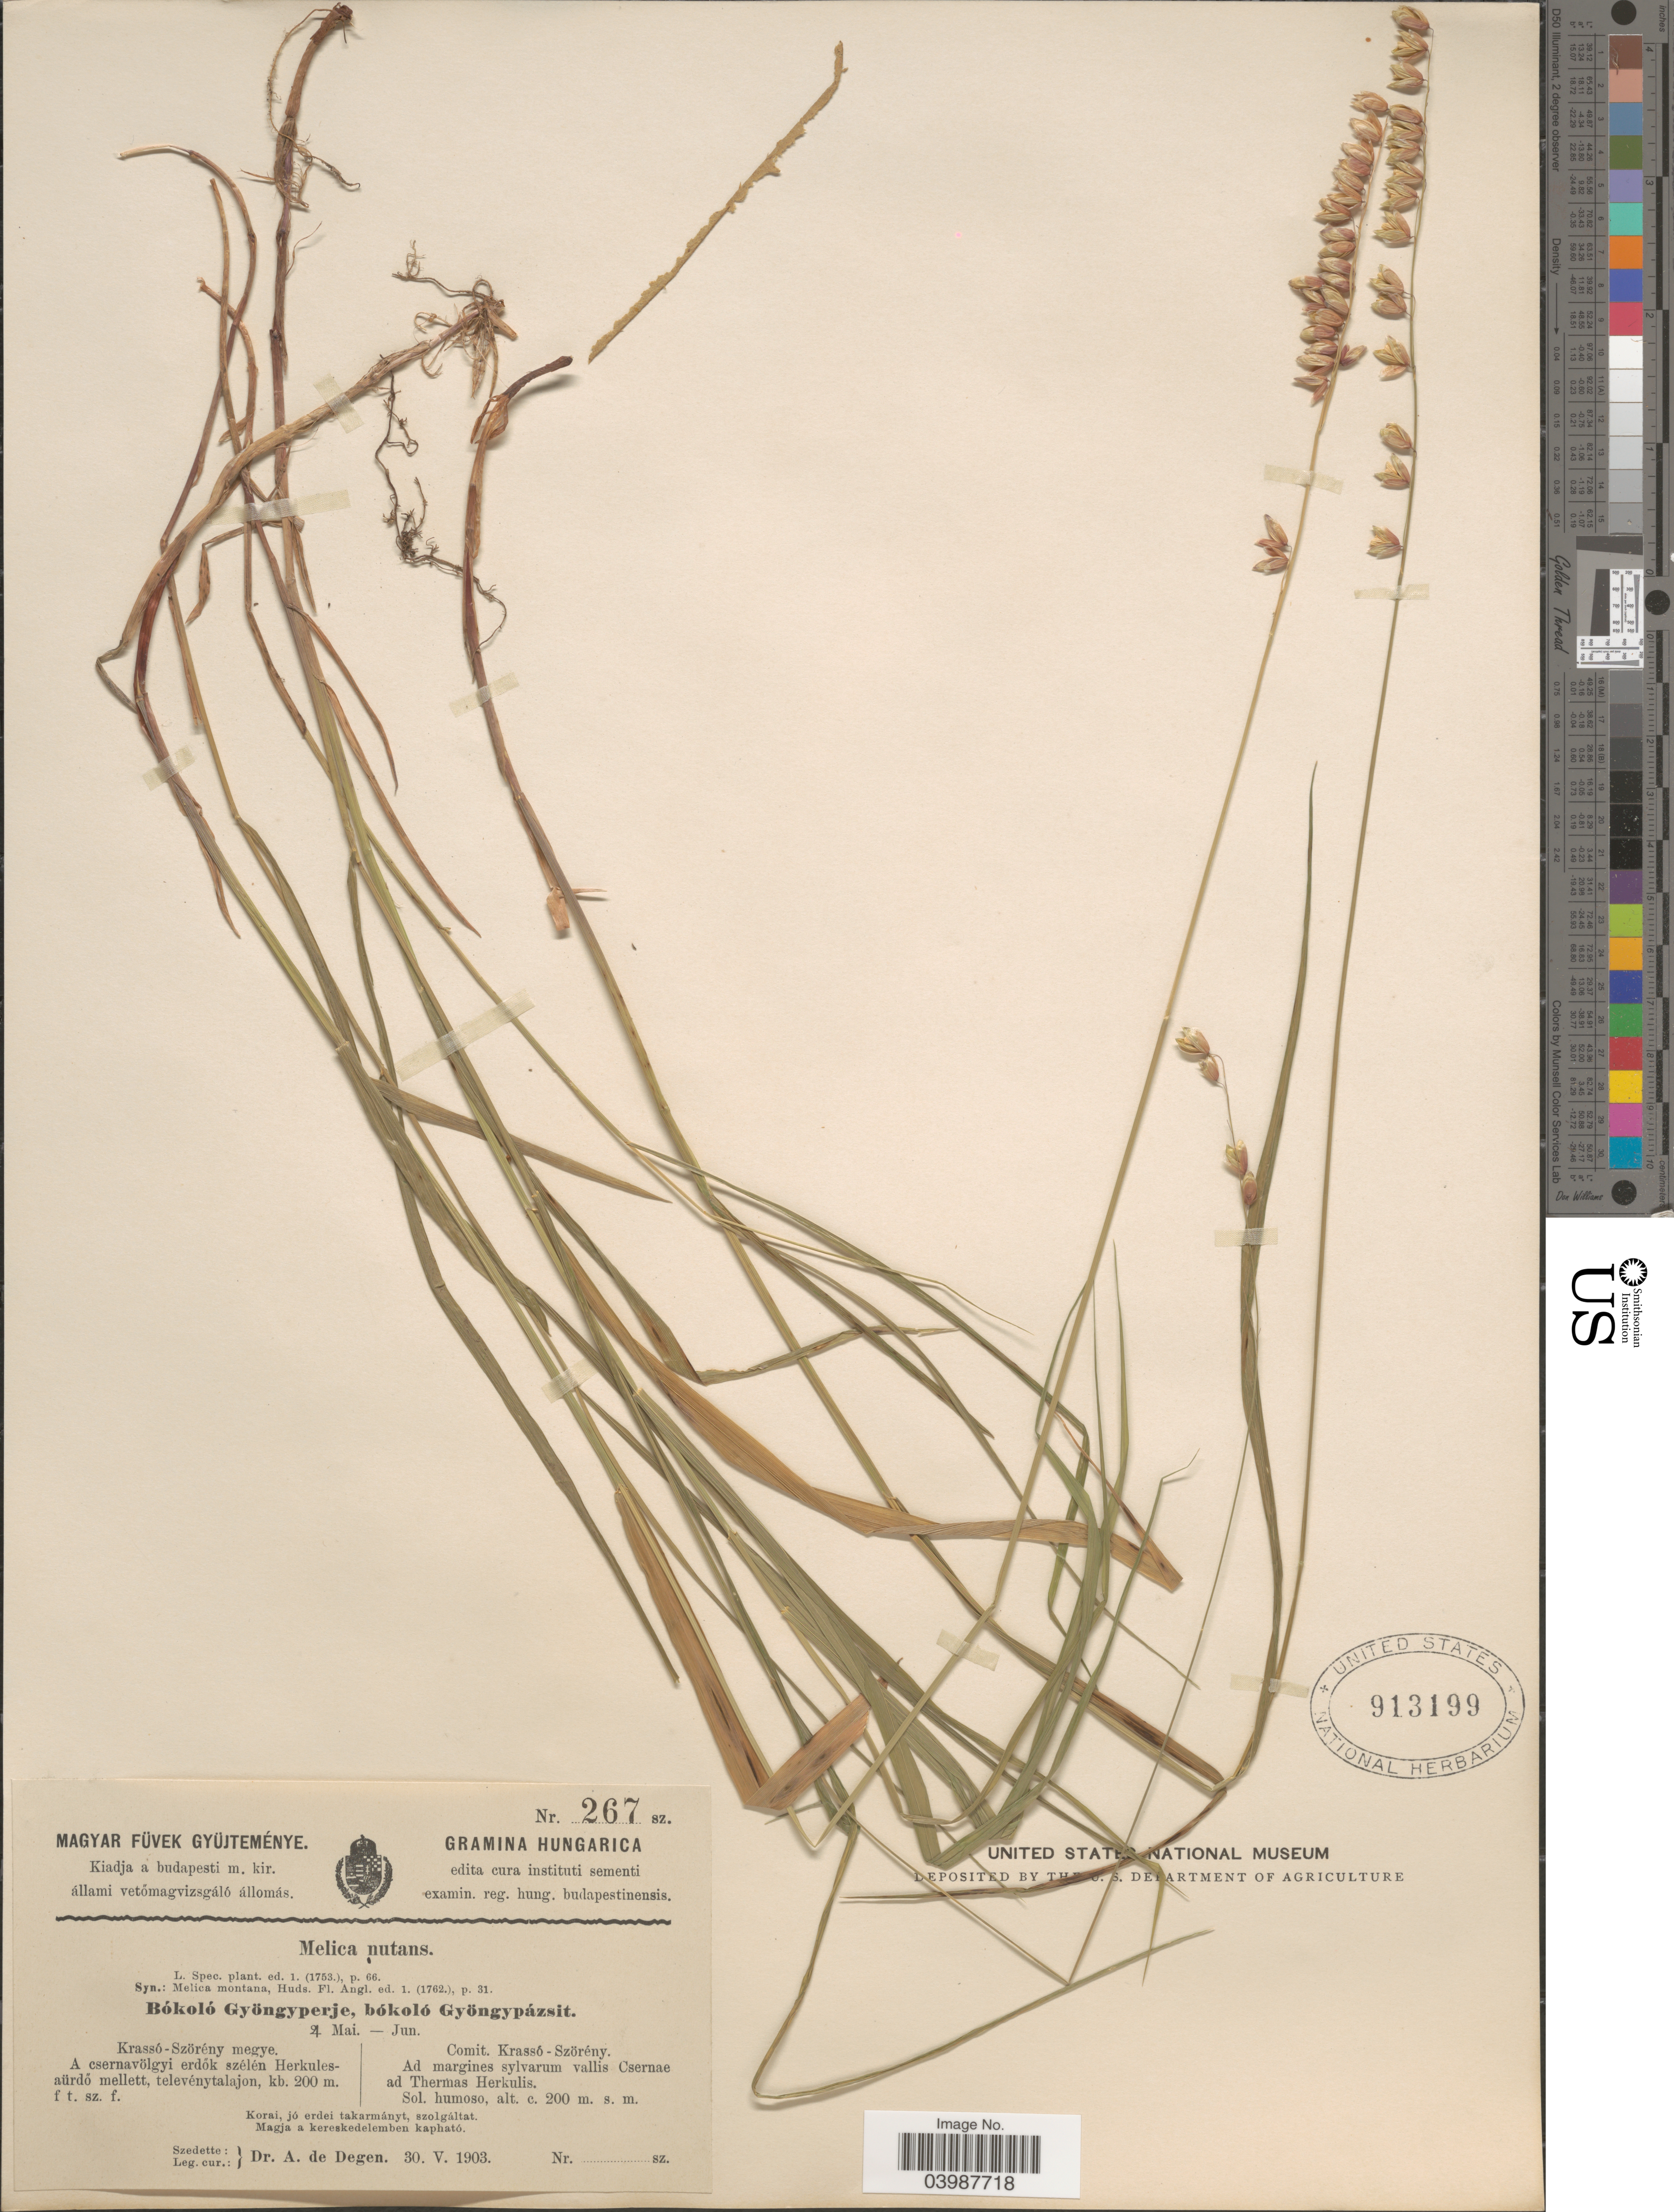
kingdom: Plantae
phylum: Tracheophyta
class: Liliopsida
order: Poales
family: Poaceae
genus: Melica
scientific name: Melica nutans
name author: L.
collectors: A. Degen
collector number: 267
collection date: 1903-05-30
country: Hungary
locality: Hungarica. Comit. Krassó-Szörény. Ad margines sylvarun vallis Csernae ad Thermas Herkulis.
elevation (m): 200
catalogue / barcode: US 913199